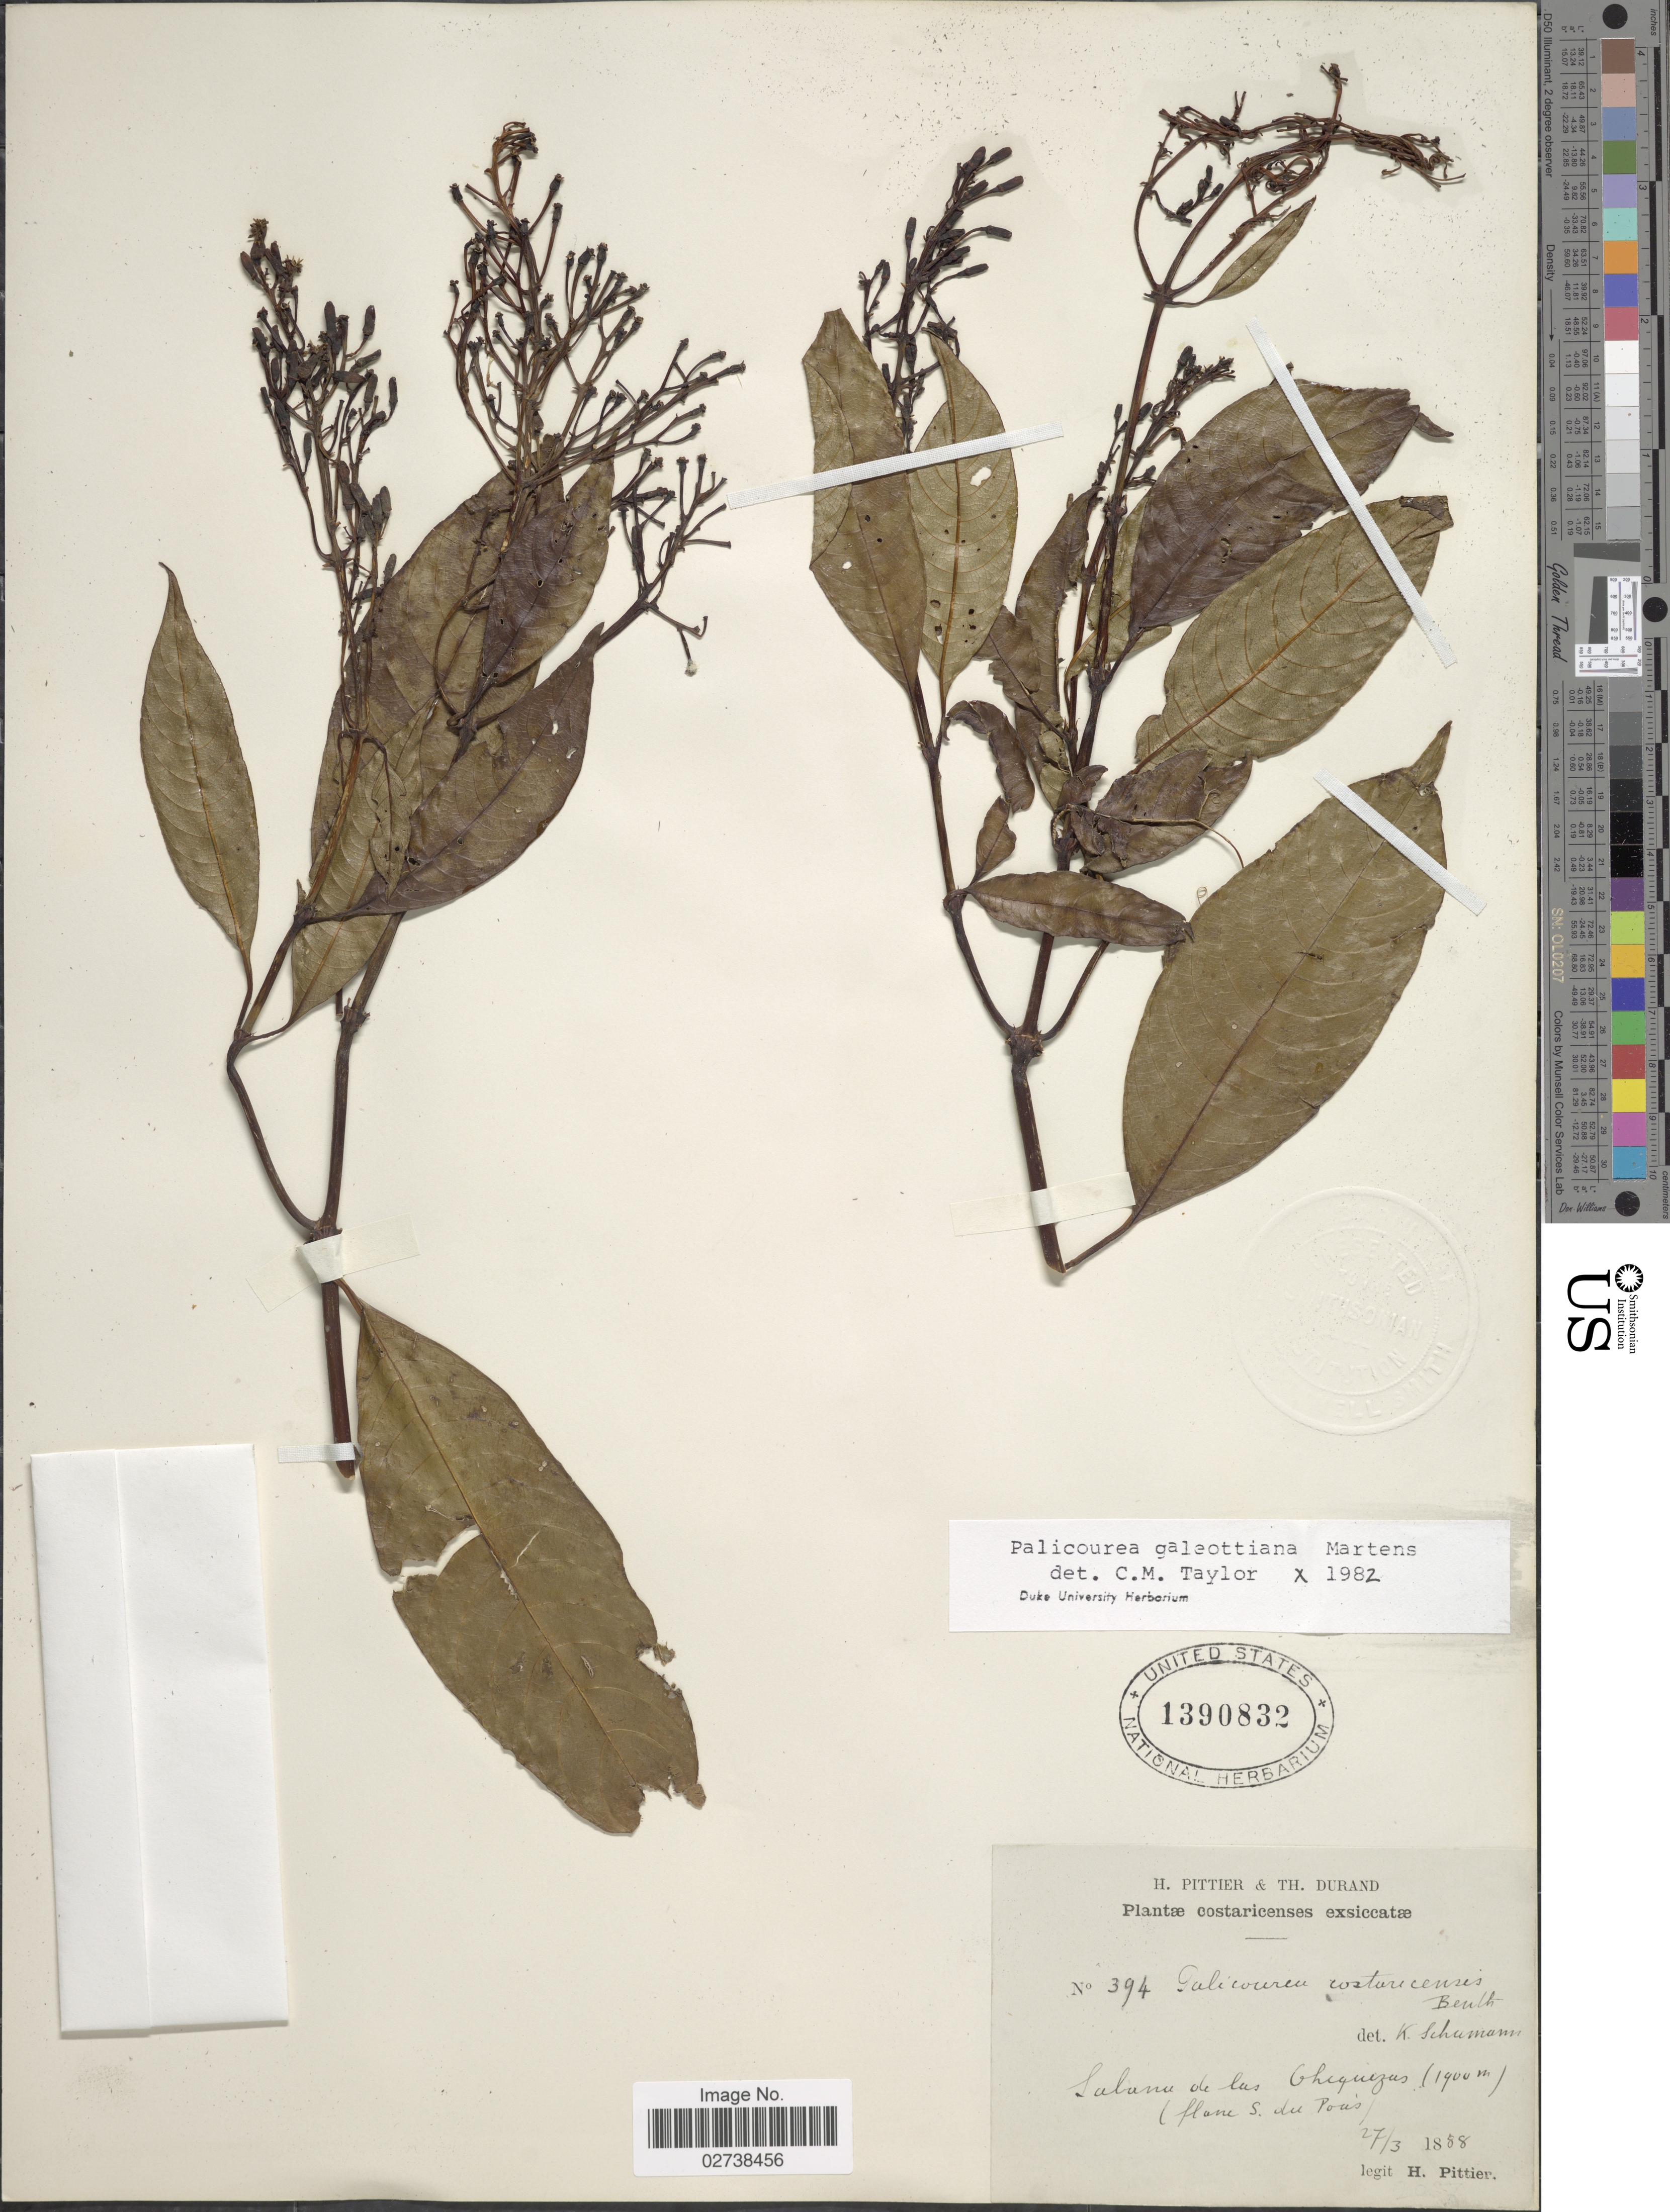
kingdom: Plantae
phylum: Tracheophyta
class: Magnoliopsida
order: Gentianales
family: Rubiaceae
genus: Palicourea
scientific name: Palicourea galeottiana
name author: M. Martens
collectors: H. F. Pittier & T. Durand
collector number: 394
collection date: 1888-03-27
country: Costa Rica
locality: Sabana de los Chiquizás (flanc S. du Poás)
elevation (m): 1900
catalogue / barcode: US 1390832